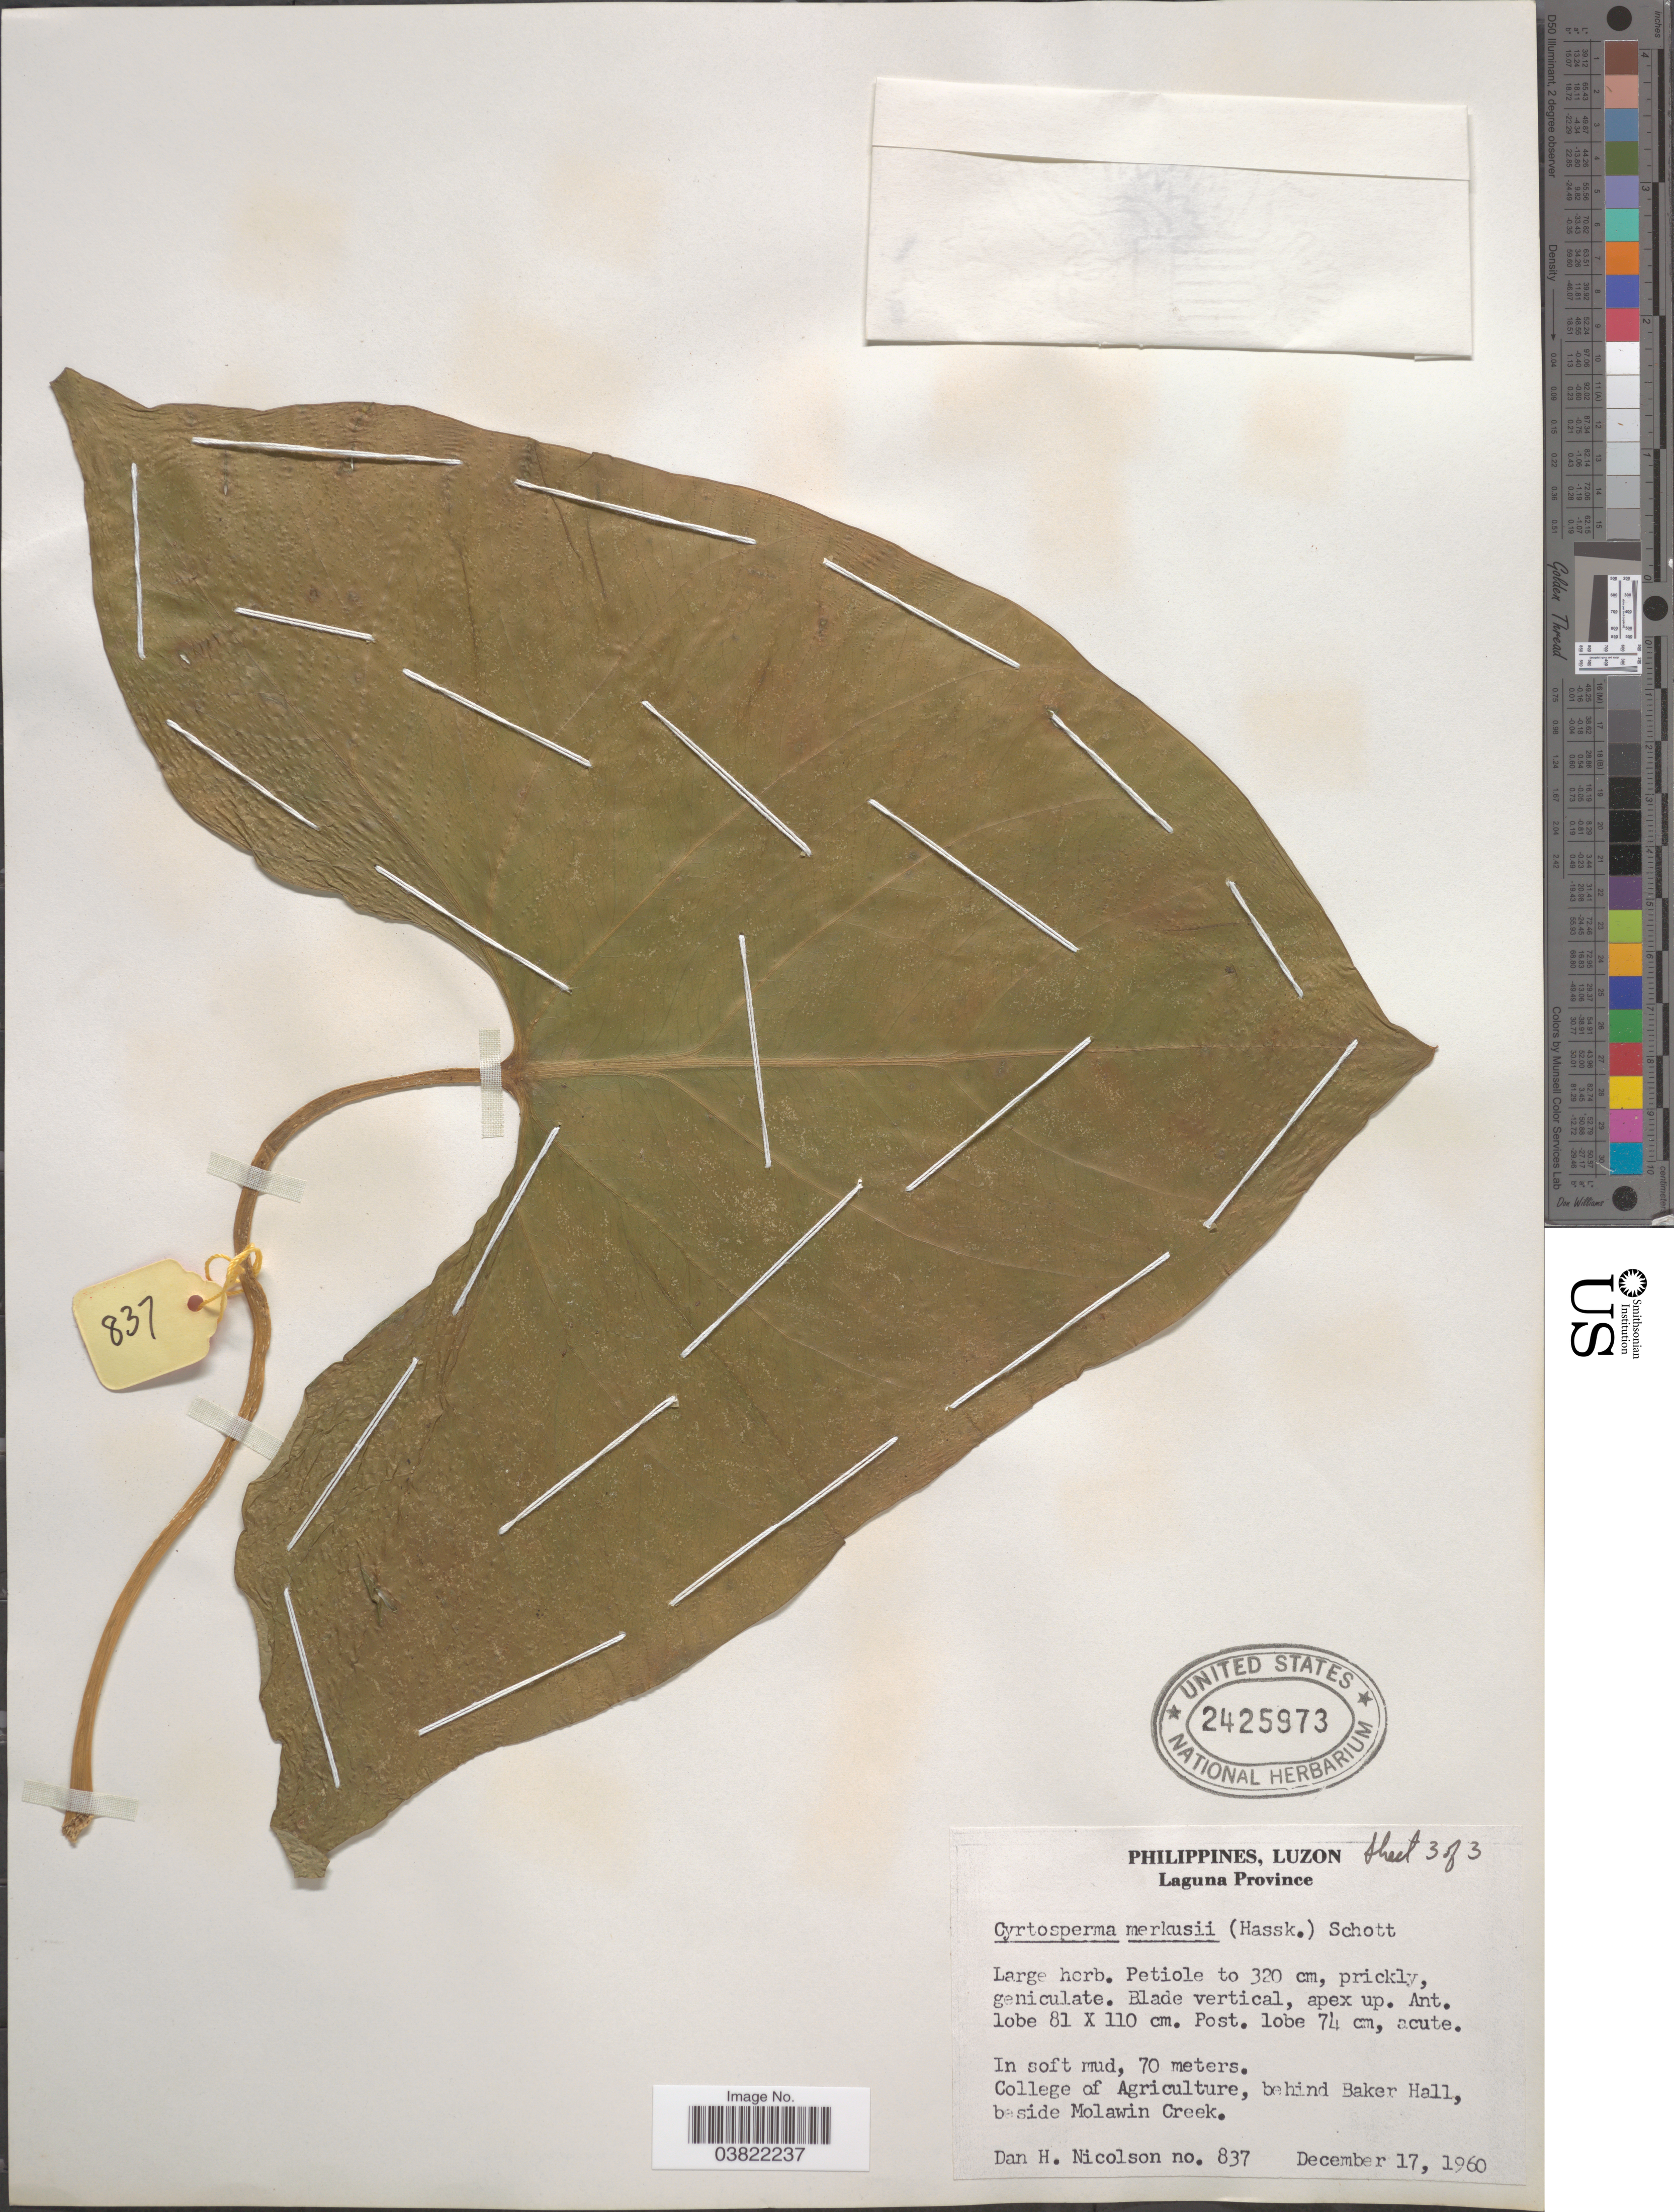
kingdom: Plantae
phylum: Tracheophyta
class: Liliopsida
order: Alismatales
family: Araceae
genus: Cyrtosperma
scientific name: Cyrtosperma merkusii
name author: (Hassk.) Schott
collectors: D. H. Nicolson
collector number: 837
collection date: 1960-12-17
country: Philippines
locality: Luzon. Laguna Province. College of Agriculture, behind Baker Hall, beside Molawin Creek.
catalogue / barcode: US 2425973